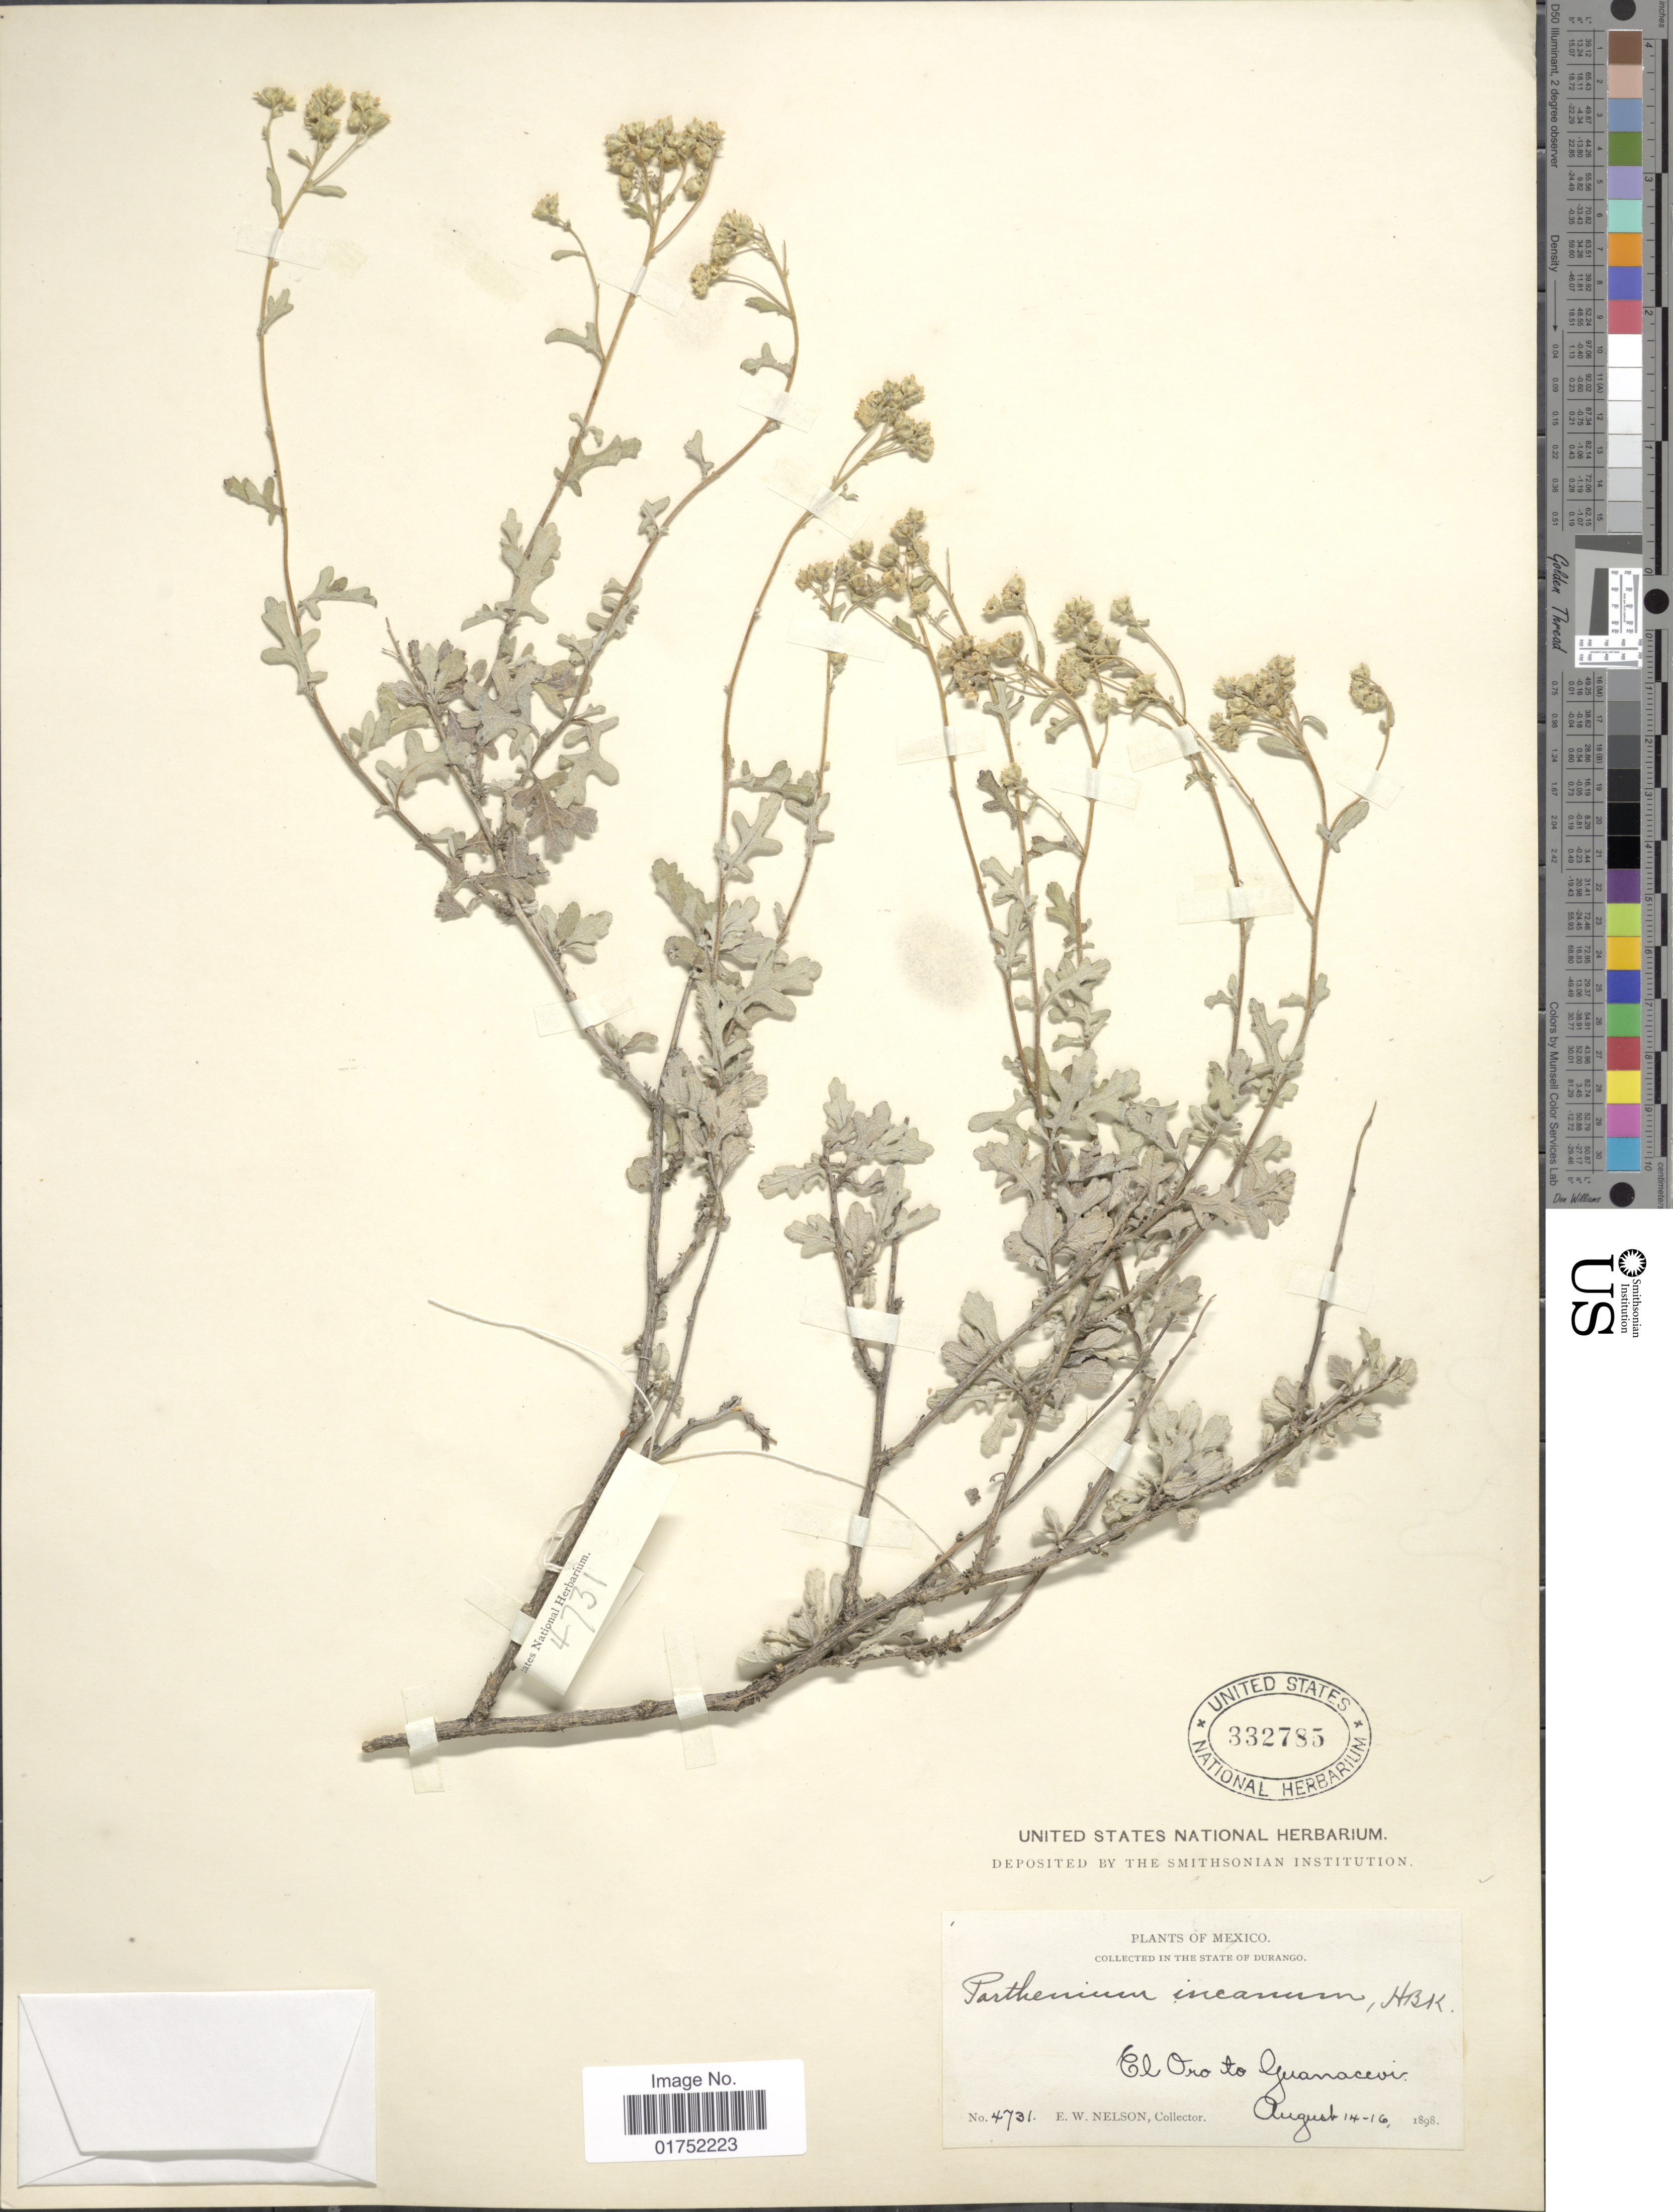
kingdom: Plantae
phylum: Tracheophyta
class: Magnoliopsida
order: Asterales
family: Asteraceae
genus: Parthenium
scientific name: Parthenium incanum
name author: Kunth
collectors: E. W. Nelson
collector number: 4731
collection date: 1898-08-14/1898-08-16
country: Mexico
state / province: Durango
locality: El Oro to Guanacevi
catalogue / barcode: US 332785